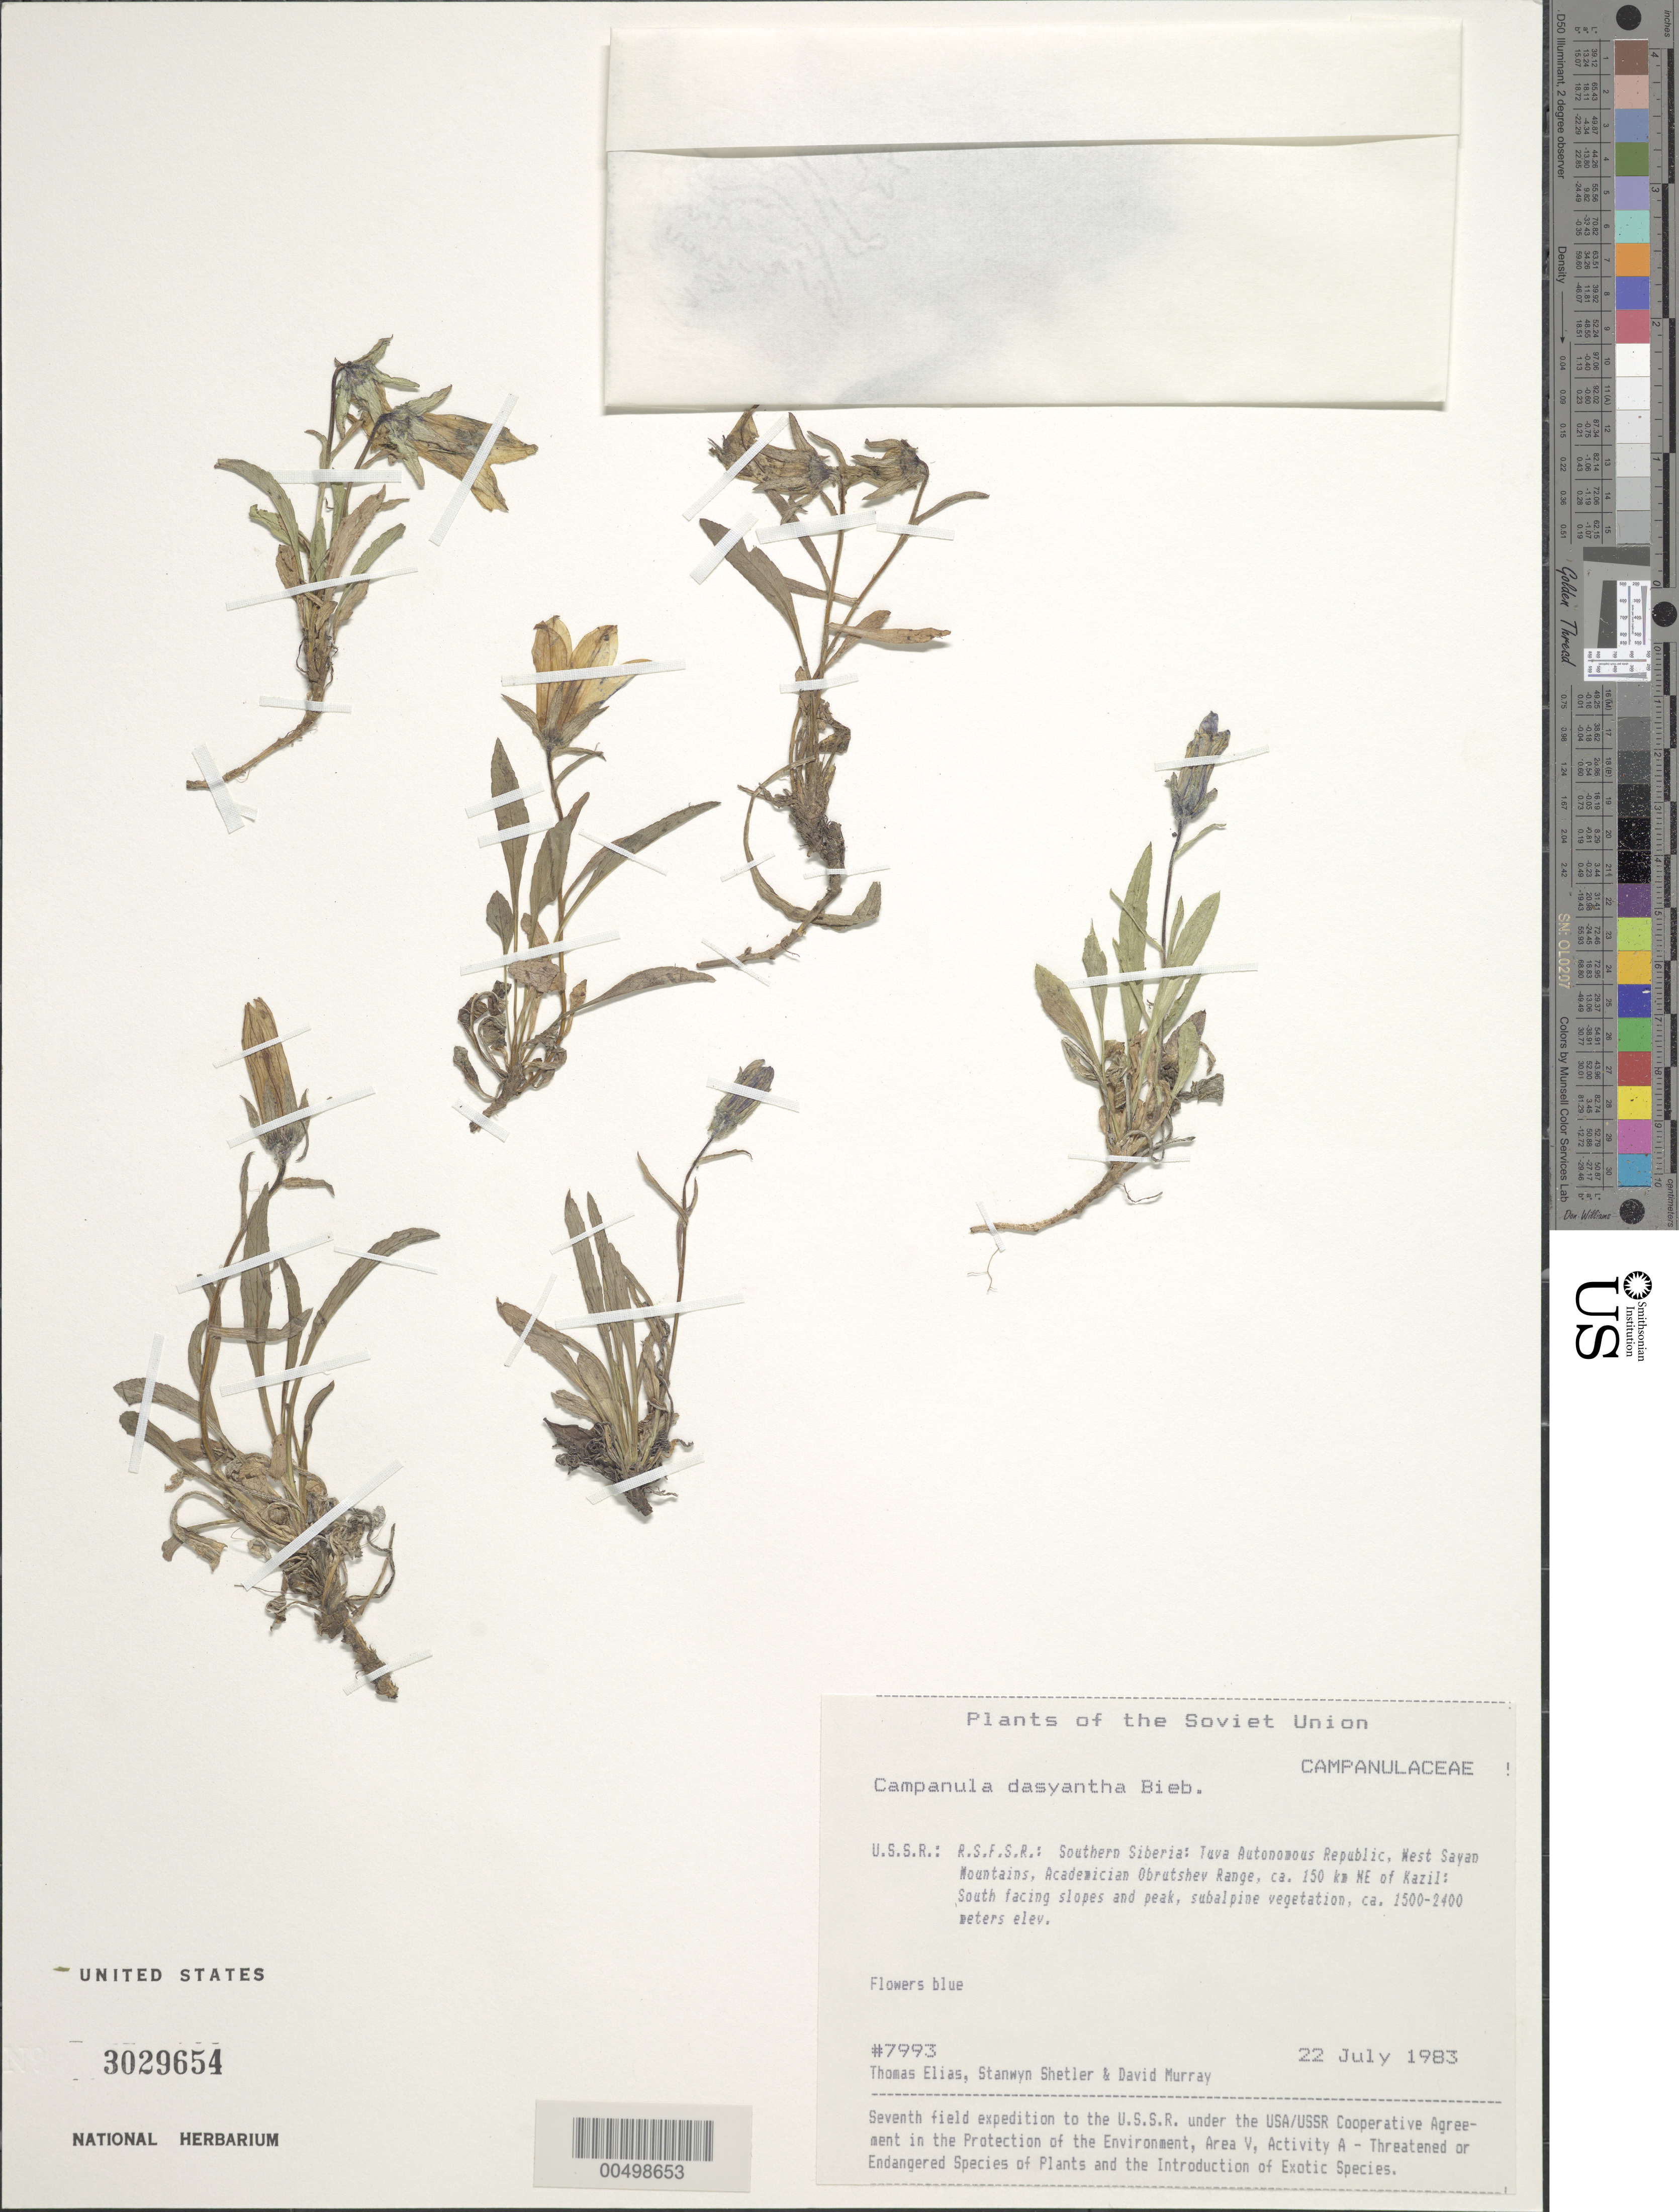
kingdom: Plantae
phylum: Tracheophyta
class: Magnoliopsida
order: Asterales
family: Campanulaceae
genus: Campanula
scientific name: Campanula dasyantha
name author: M. Bieb.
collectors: T. Elias, S. Shetler & D. F. Murray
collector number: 7993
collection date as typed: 22 Jul 1983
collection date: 1983-07-22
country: Russian Federation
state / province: Tuva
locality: West Sayan Mountains, Academician Obrutshev Range, ca. 150 km NE of Kazil [Kyzyl]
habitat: south facing slopes and peak, subalpine vegetation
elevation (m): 1500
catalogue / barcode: US 3029654